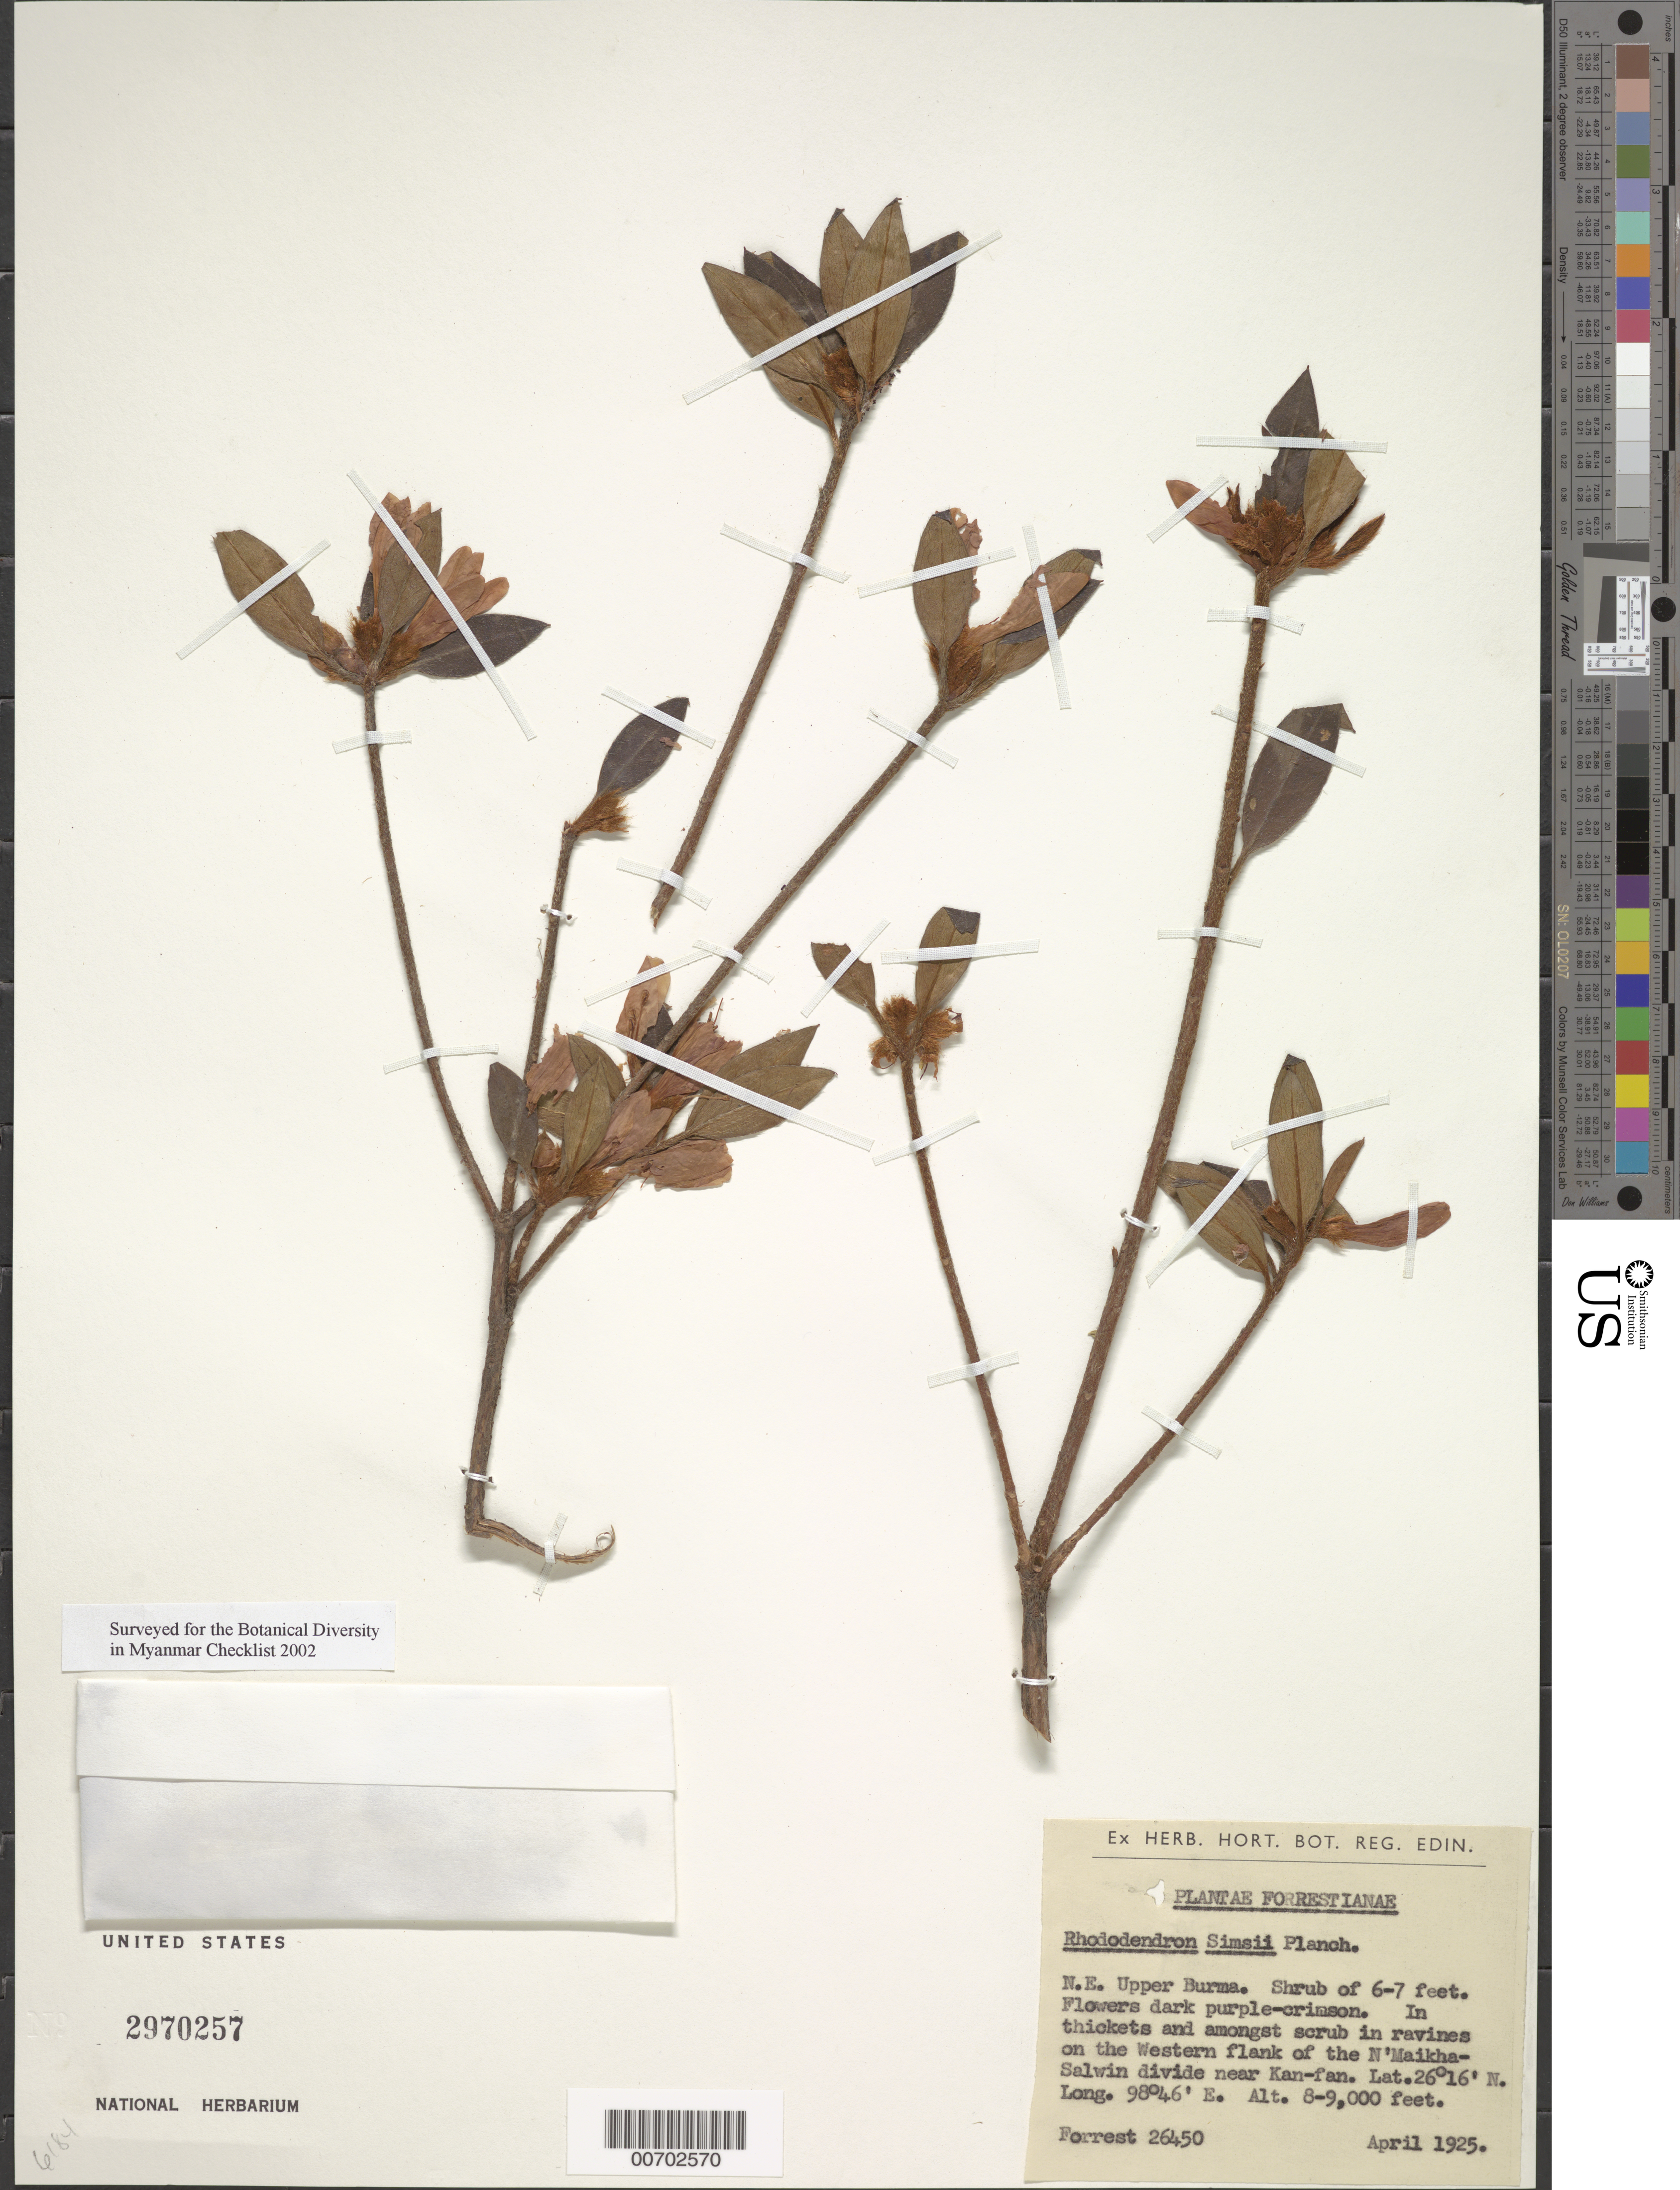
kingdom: Plantae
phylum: Tracheophyta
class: Magnoliopsida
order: Ericales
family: Ericaceae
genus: Rhododendron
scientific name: Rhododendron simsii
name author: Planch.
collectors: G. Forrest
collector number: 26450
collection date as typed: Apr 1925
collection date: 1925-04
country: Myanmar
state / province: Kachin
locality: N'Maikha-Salwin Divide, W flank, Kan-fan, near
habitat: In thickets and scrub in ravines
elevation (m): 2438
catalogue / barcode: US 2970257